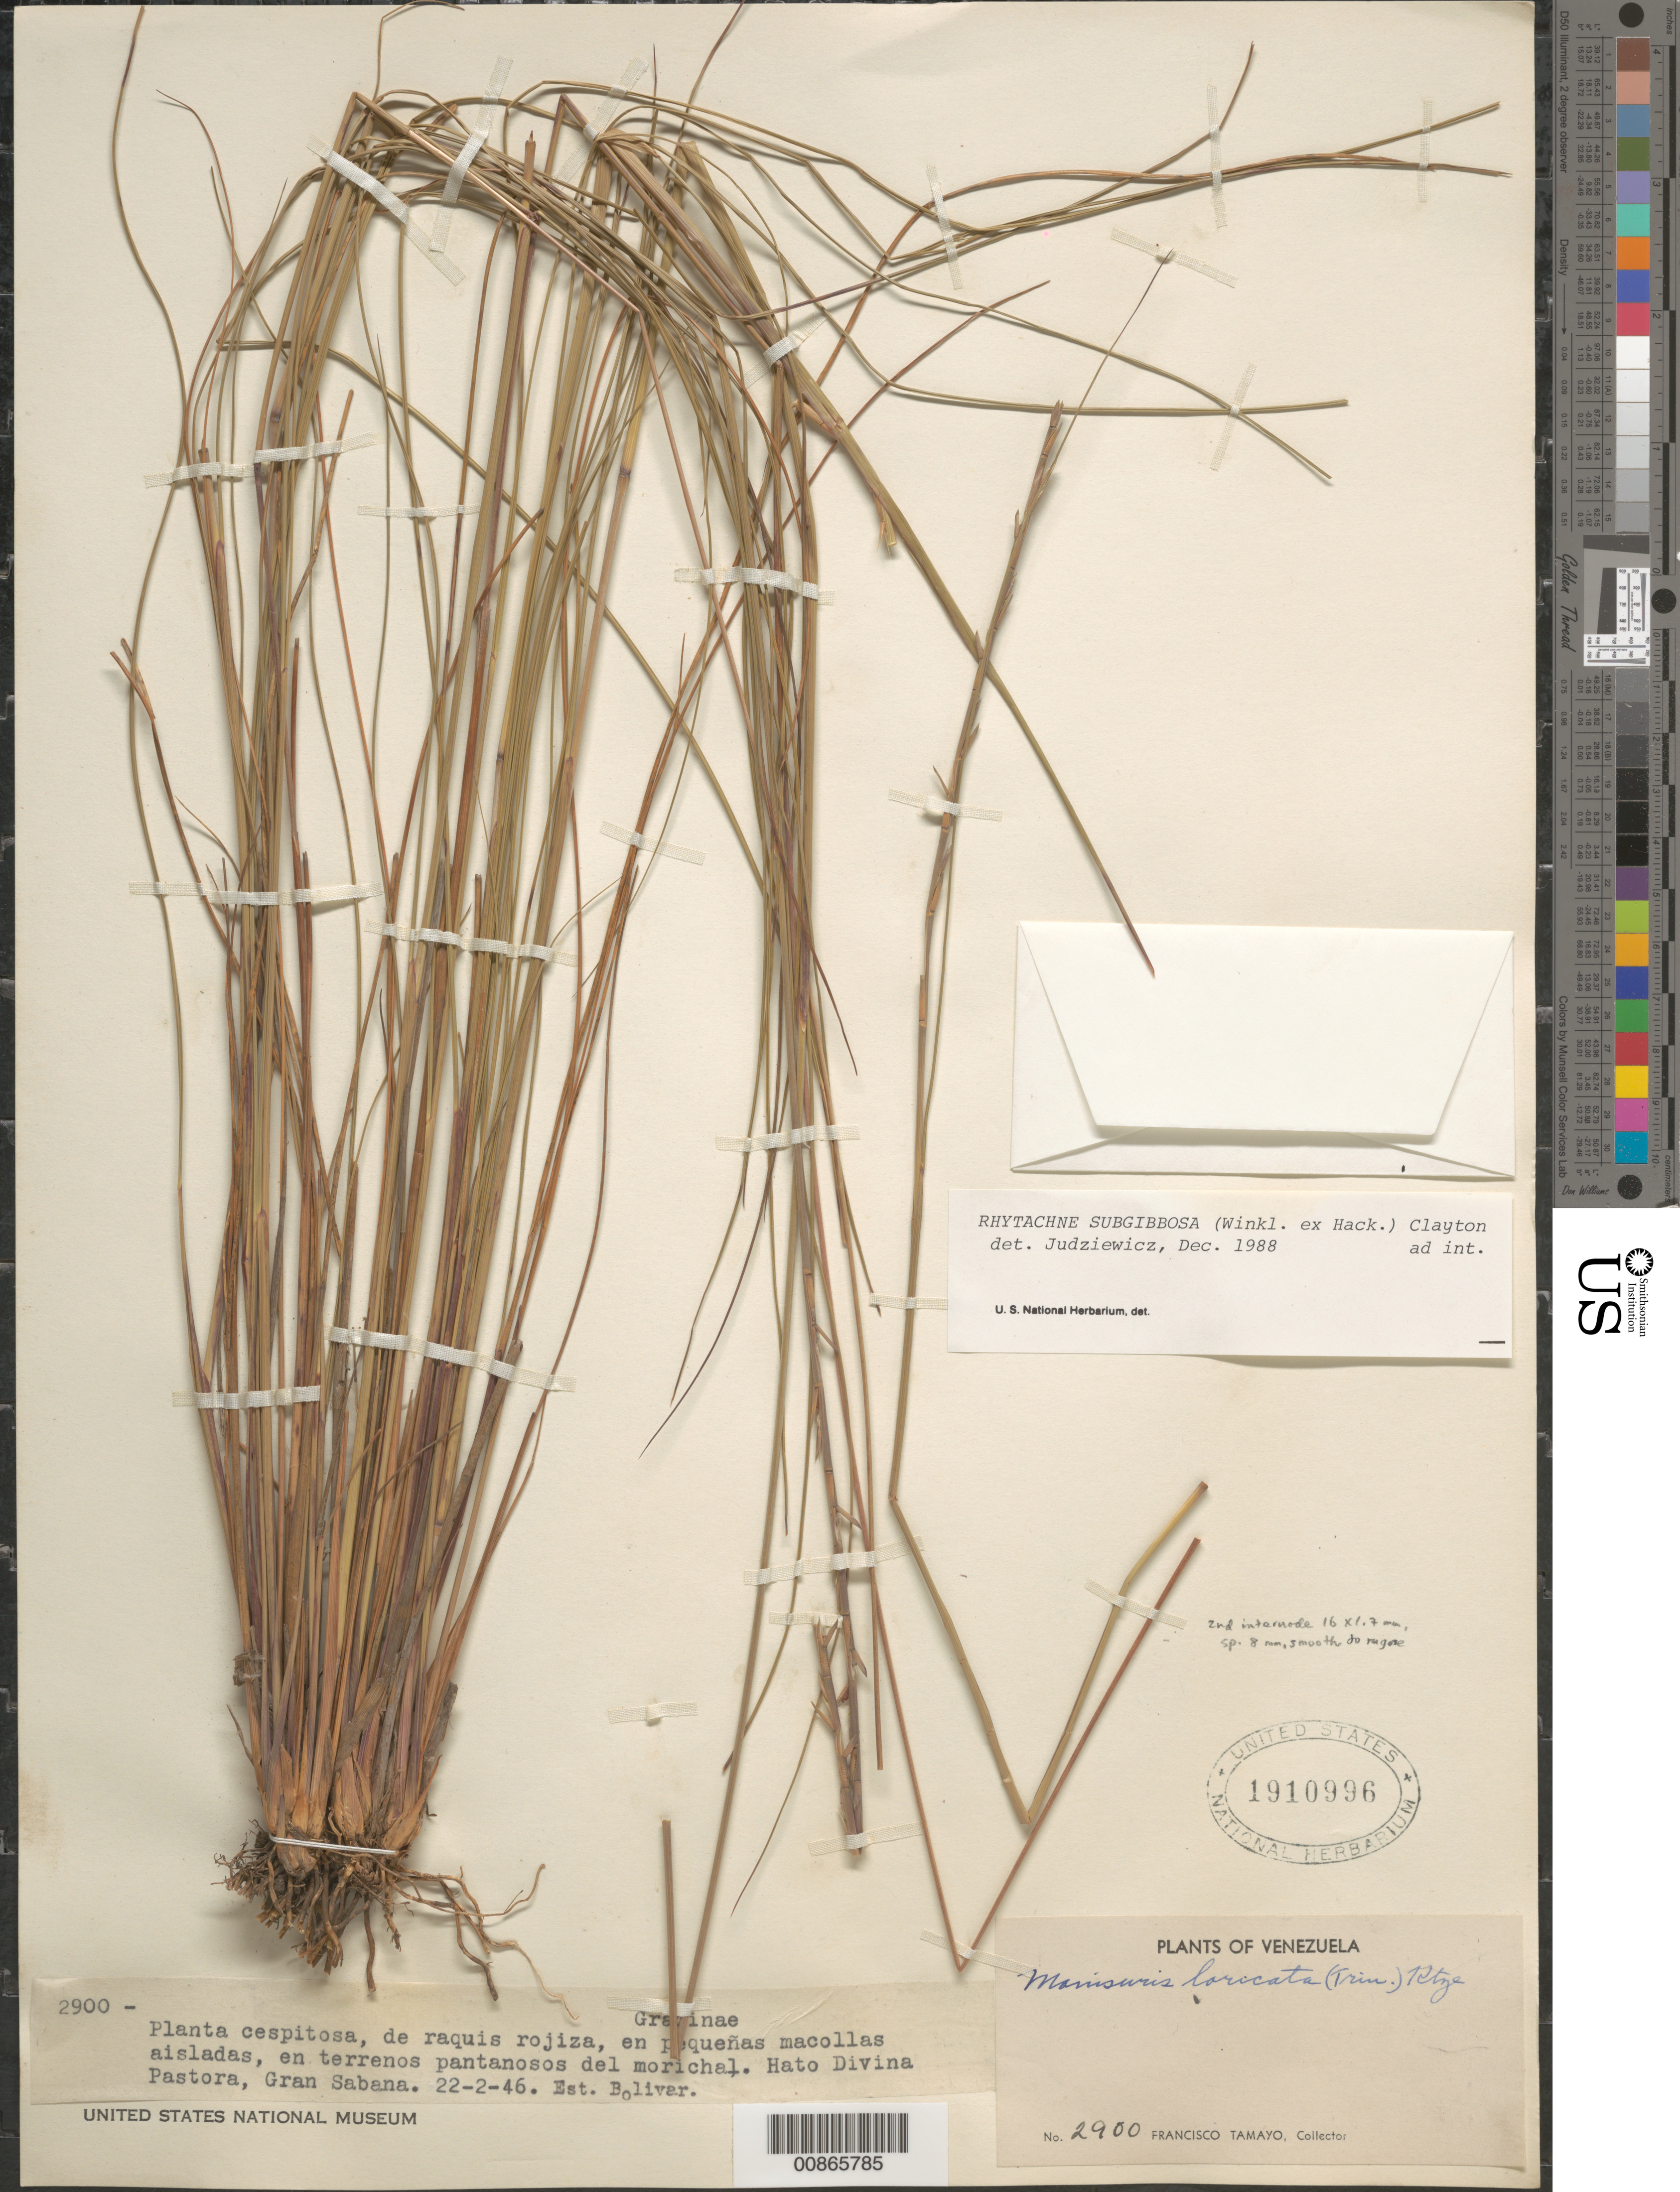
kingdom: Plantae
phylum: Tracheophyta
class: Liliopsida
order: Poales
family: Poaceae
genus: Rhytachne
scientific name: Rhytachne subgibbosa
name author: (Winkl. ex Hack.) Clayton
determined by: Judziewicz, E. J.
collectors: F. Tamayo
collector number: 2900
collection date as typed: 22-Feb-46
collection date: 1946-02-22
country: Venezuela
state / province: Bolívar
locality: Gran Sabana, Hato Divina Pastora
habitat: Terrenos pantanosos del morichal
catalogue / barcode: US 1910996